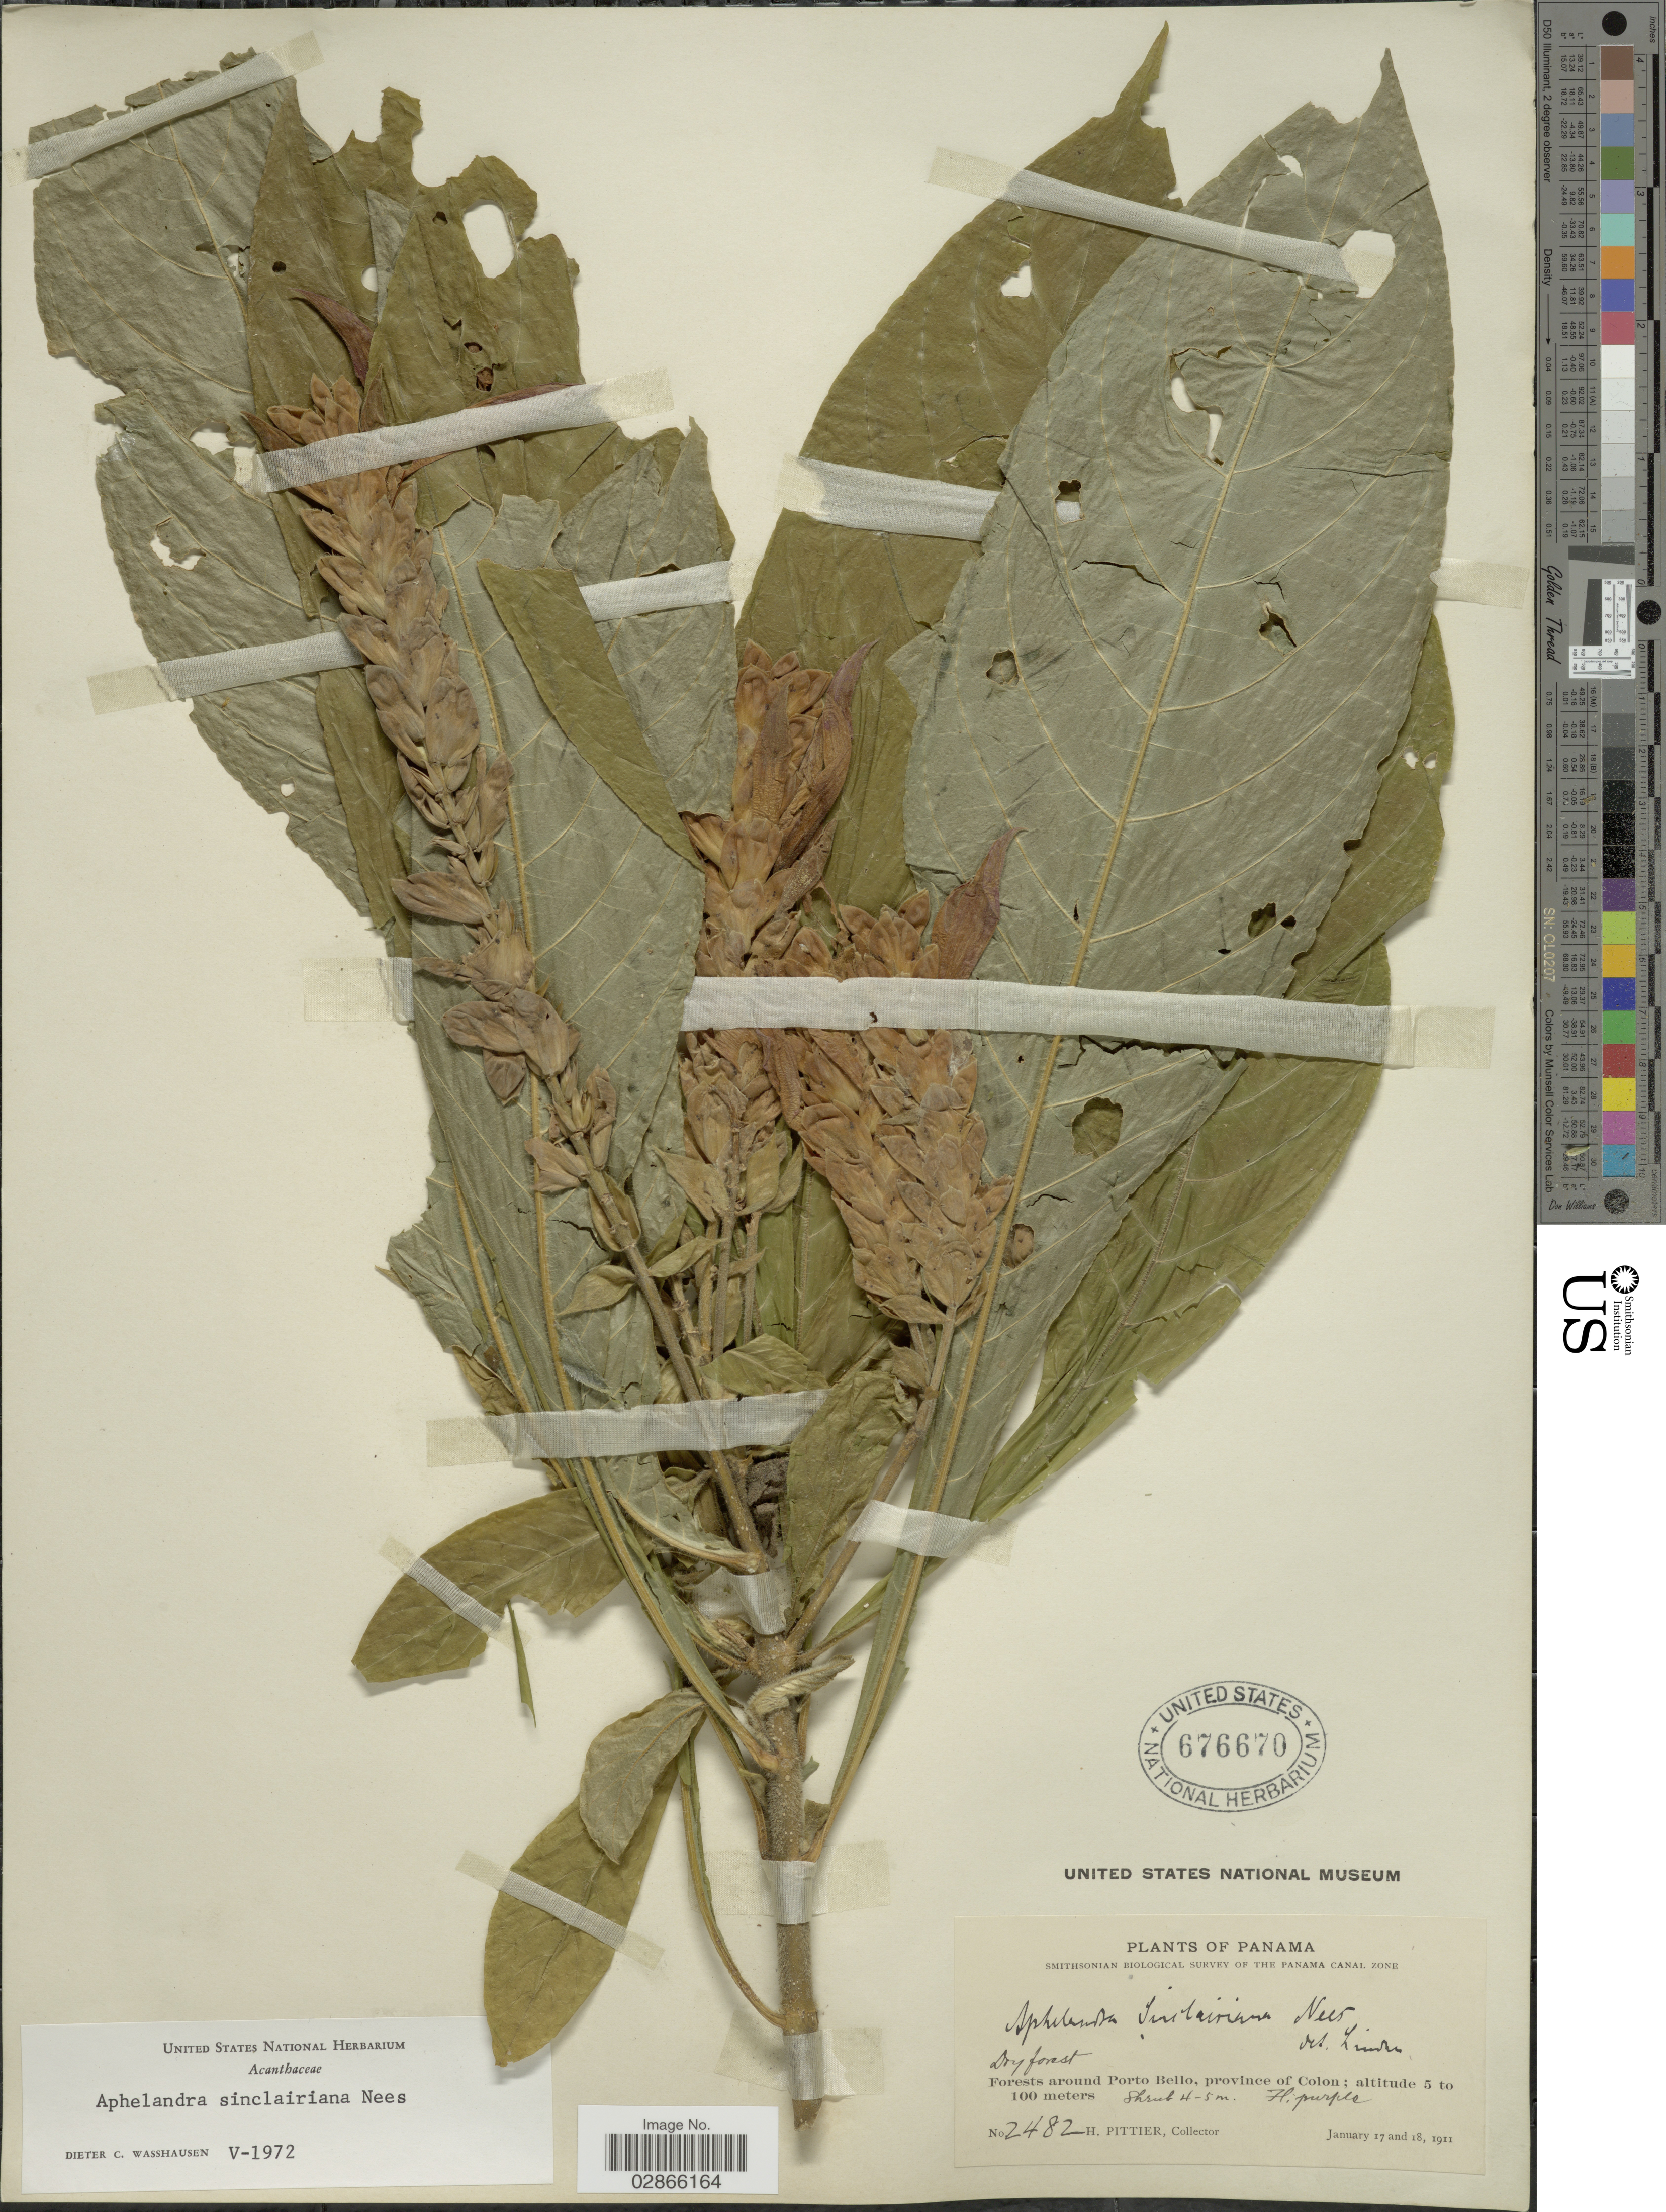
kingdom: Plantae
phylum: Tracheophyta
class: Magnoliopsida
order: Lamiales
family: Acanthaceae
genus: Aphelandra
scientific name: Aphelandra sinclairiana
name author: Nees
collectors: H. F. Pittier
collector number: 2482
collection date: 1911-01-17/1911-01-18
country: Panama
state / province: Colón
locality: Forests around Porto Bello.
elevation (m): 5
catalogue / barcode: US 676670